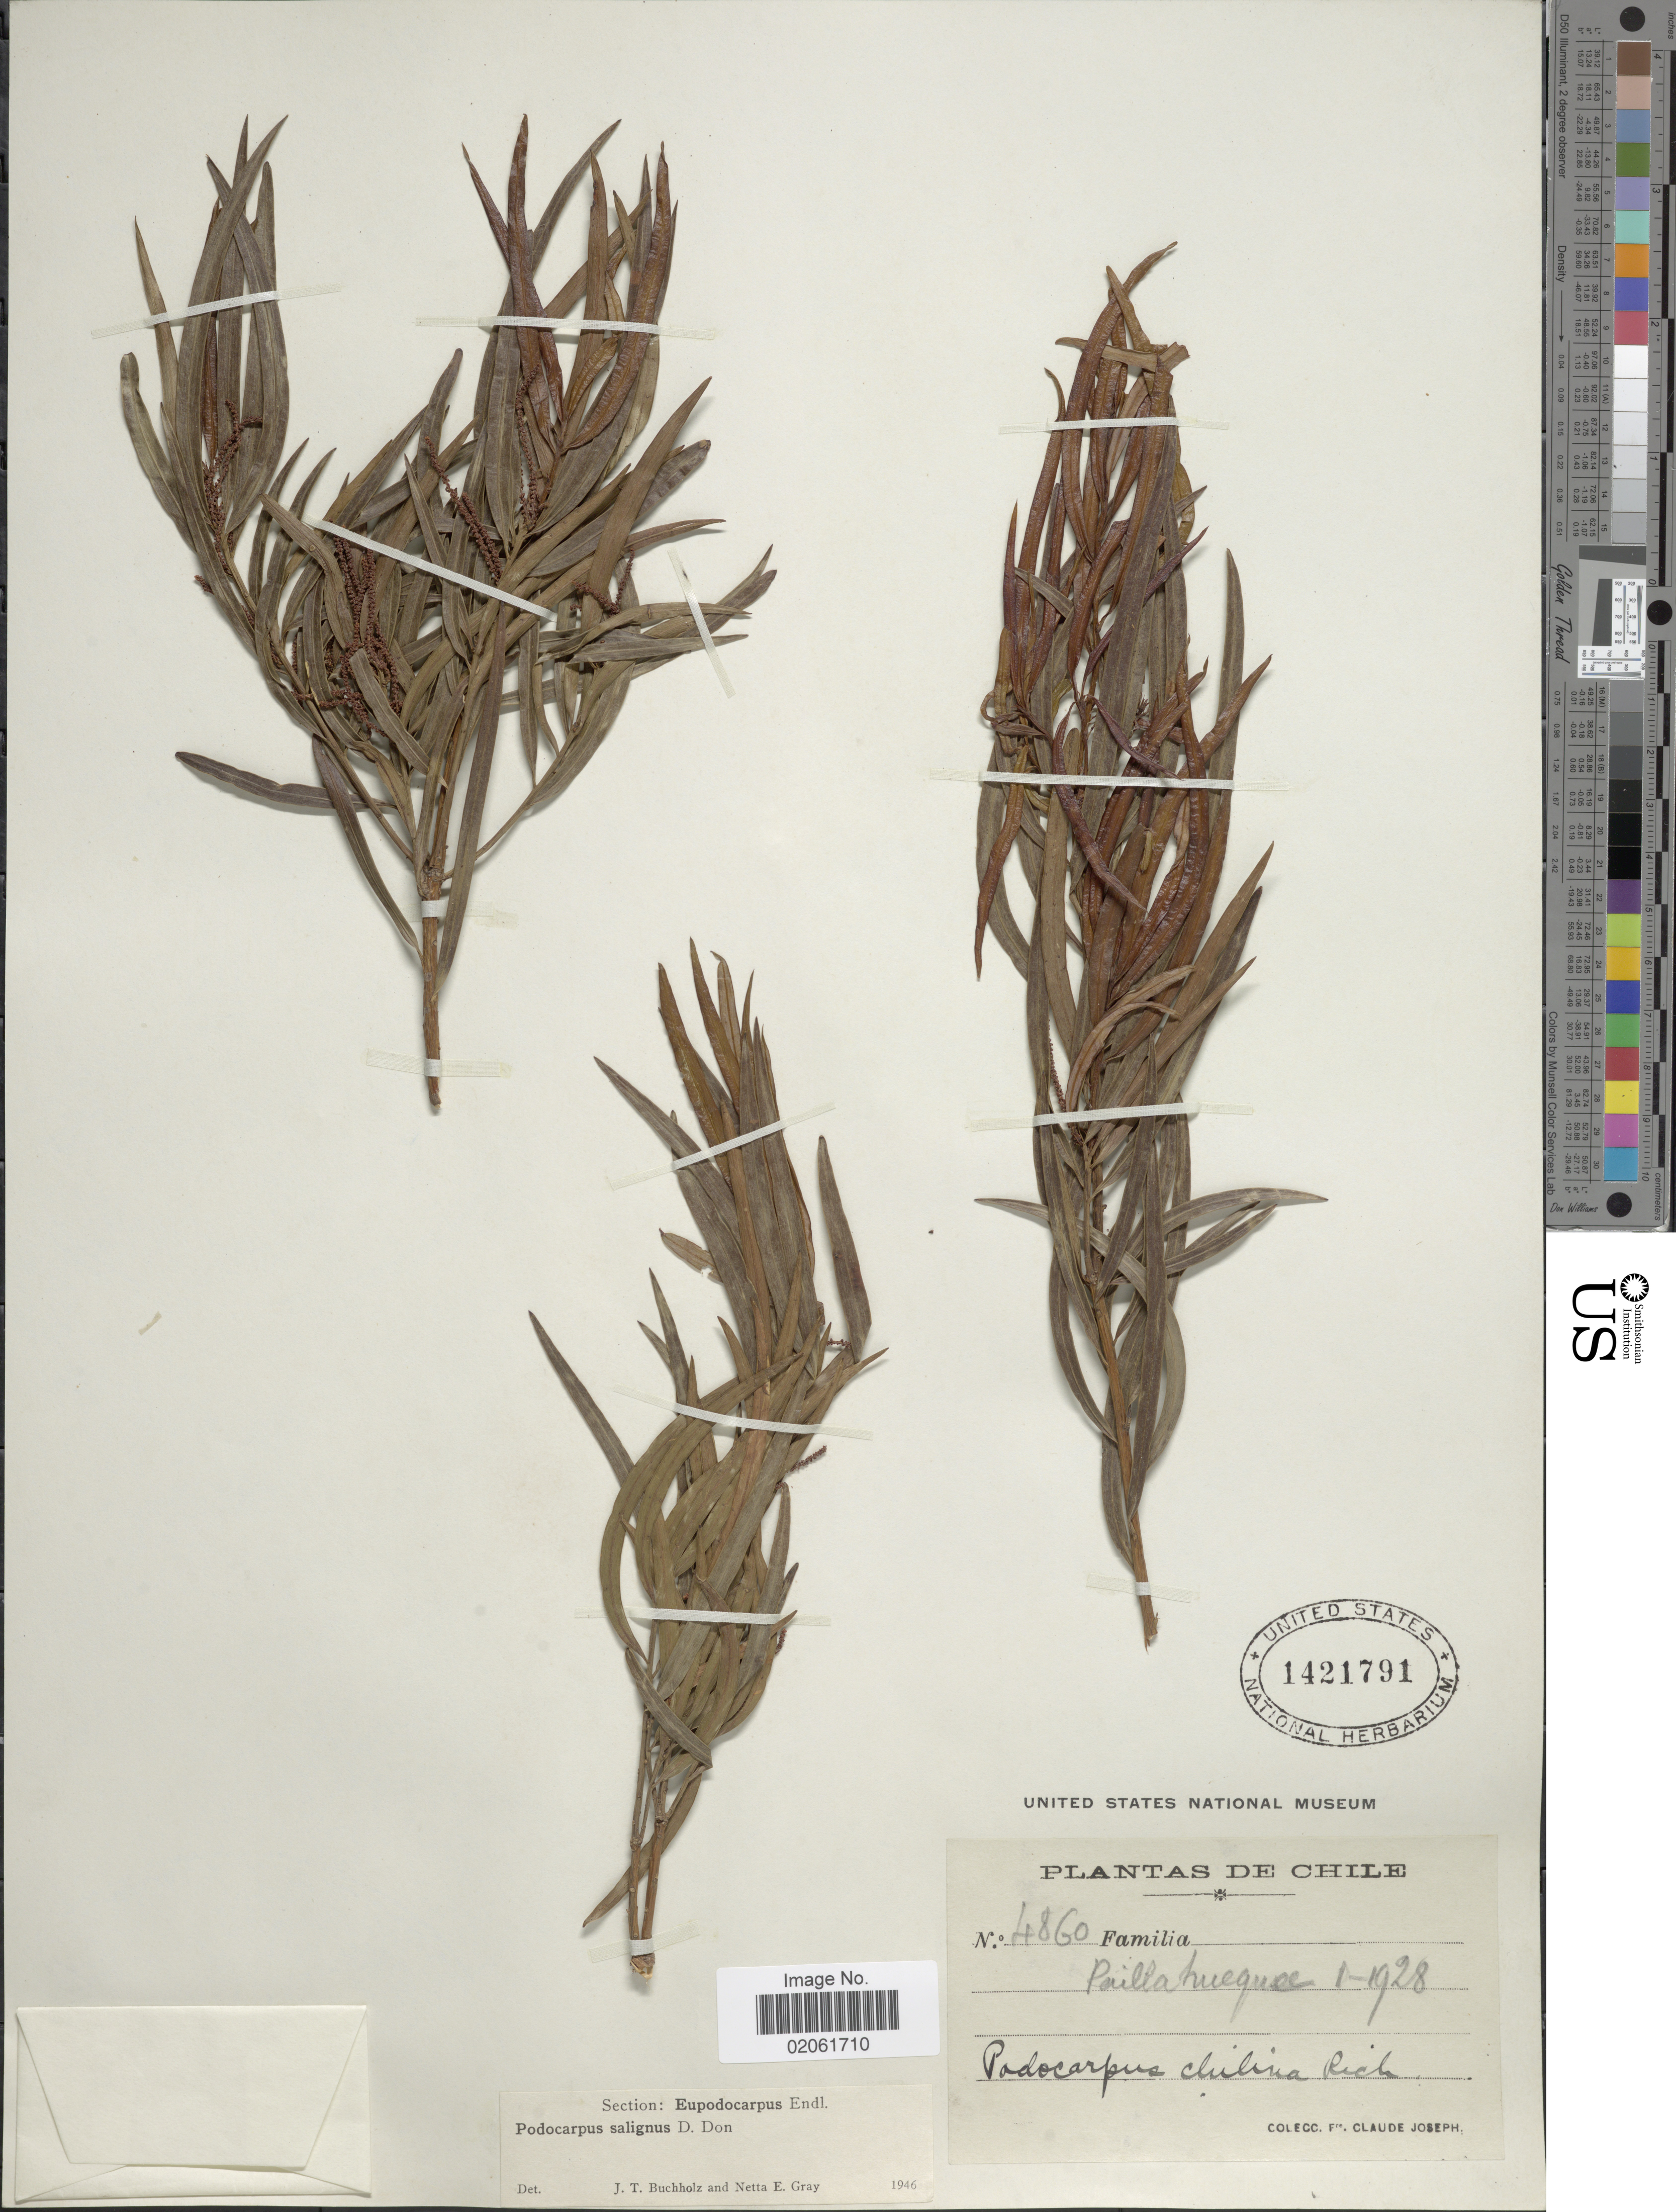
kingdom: Plantae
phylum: Tracheophyta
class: Pinopsida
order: Pinales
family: Podocarpaceae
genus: Podocarpus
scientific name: Podocarpus salignus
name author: D. Don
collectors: Frere Claude Joseph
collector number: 4860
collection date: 1928-01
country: Chile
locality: Pailahueque.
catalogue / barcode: US 1421791